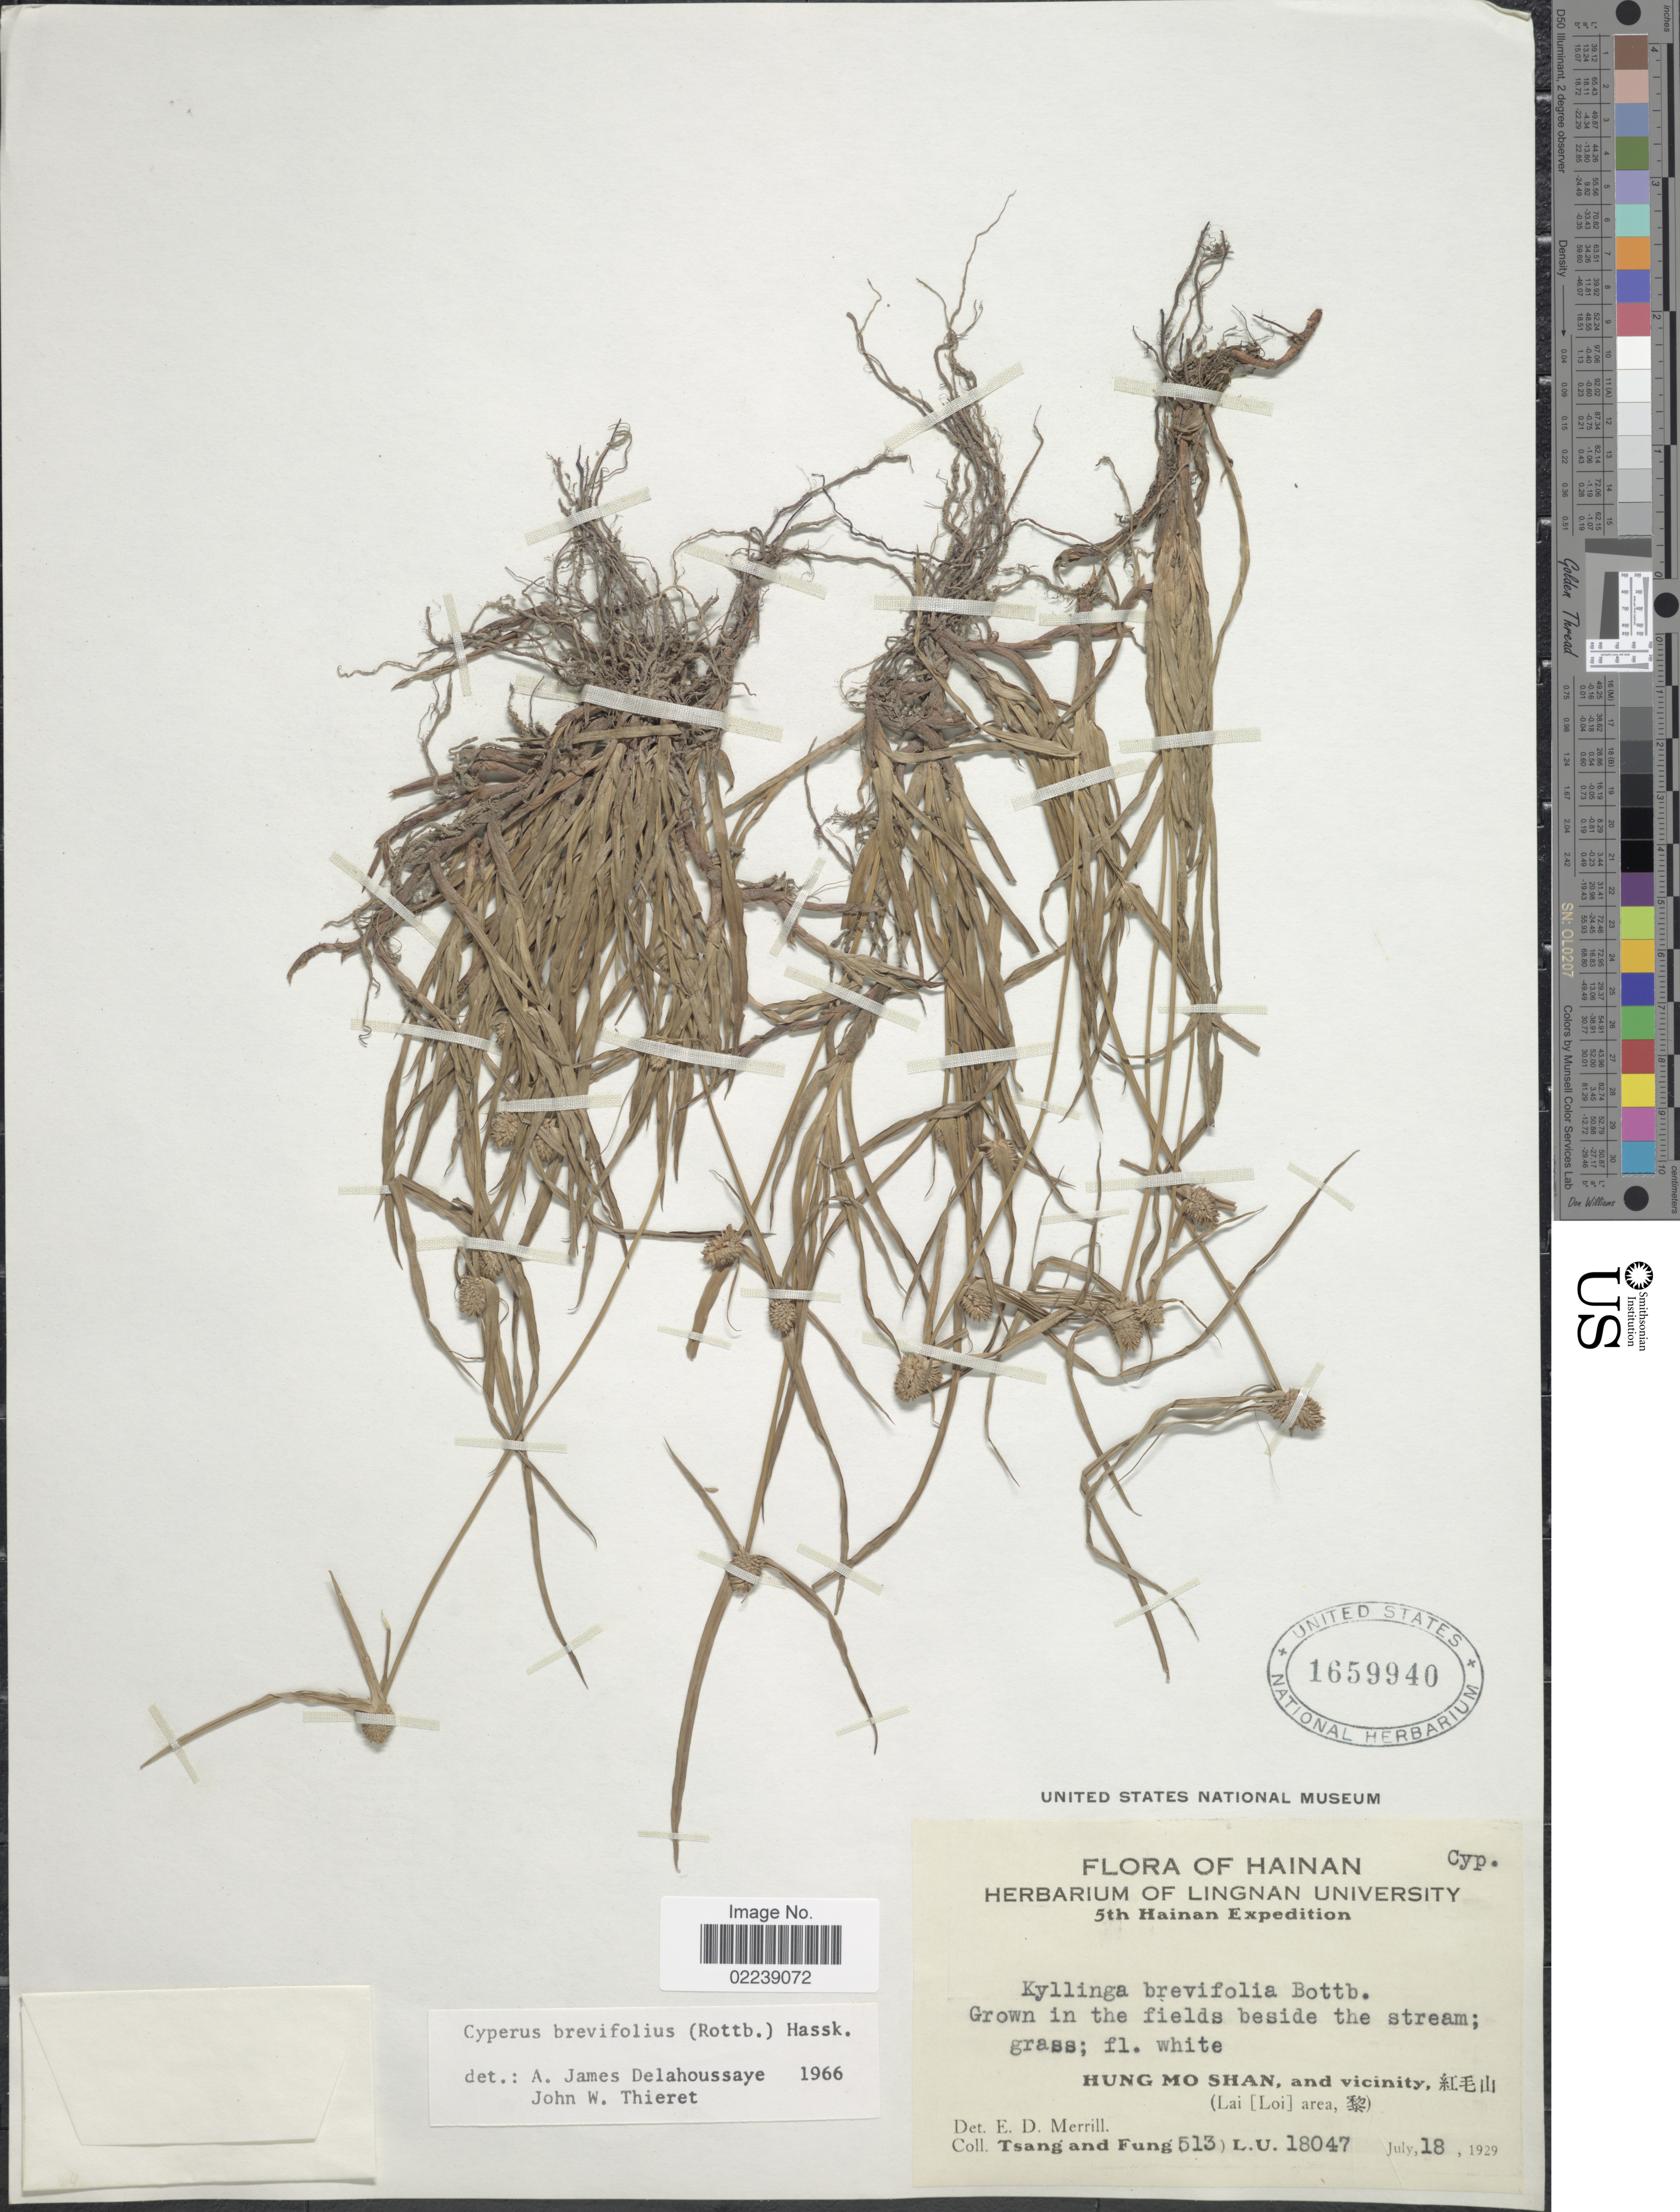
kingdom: Plantae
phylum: Tracheophyta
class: Liliopsida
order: Poales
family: Cyperaceae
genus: Cyperus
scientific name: Cyperus brevifolius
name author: (Rottb.) Hassk.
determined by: Strong, M. T., (US), Smithsonian Institution - National Museum of Natural History (UNITED STATES)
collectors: -. T'sang & Fung, --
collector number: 513/L.U.18047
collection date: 1929-07-18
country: China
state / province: Hainan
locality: Hung Mo Shan, and Vicinity, Lai (Loi) area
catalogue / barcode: US 1659940